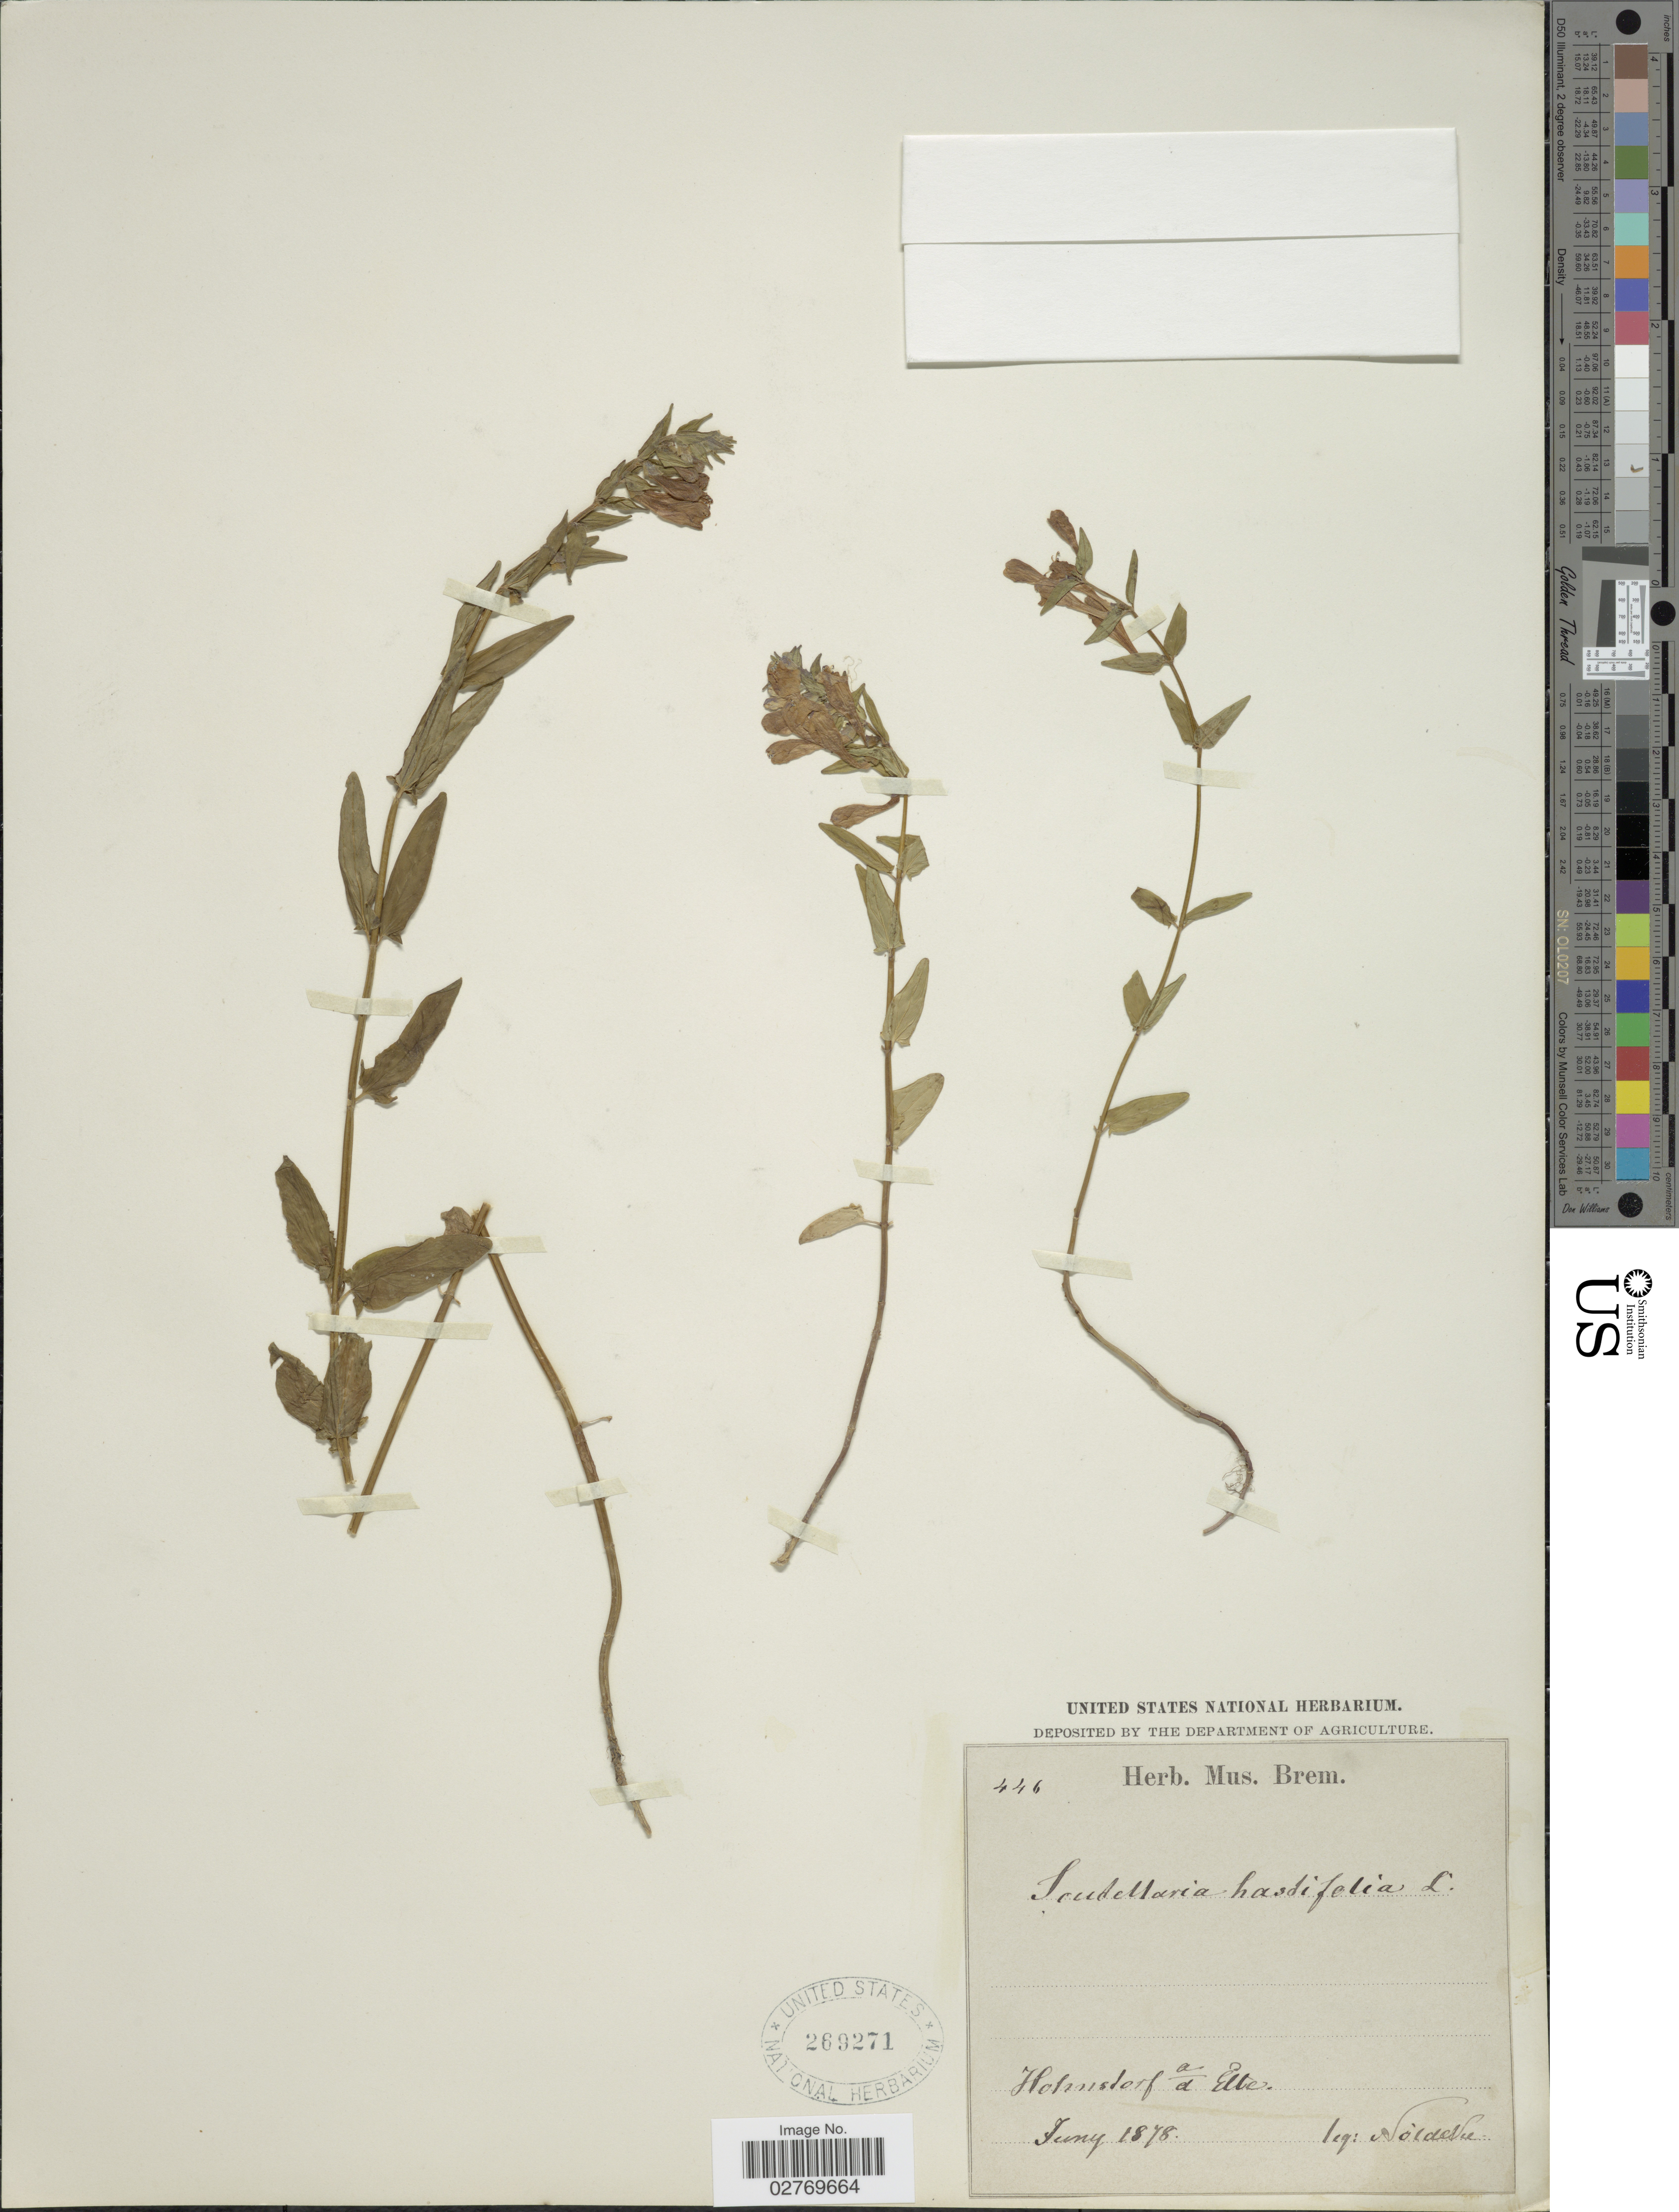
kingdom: Plantae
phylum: Tracheophyta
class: Magnoliopsida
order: Lamiales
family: Lamiaceae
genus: Scutellaria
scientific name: Scutellaria hastifolia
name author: L.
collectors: -. Noldeke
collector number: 446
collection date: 1878-06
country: Germany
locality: Hohnsdorf a/d Elte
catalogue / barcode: US 269271